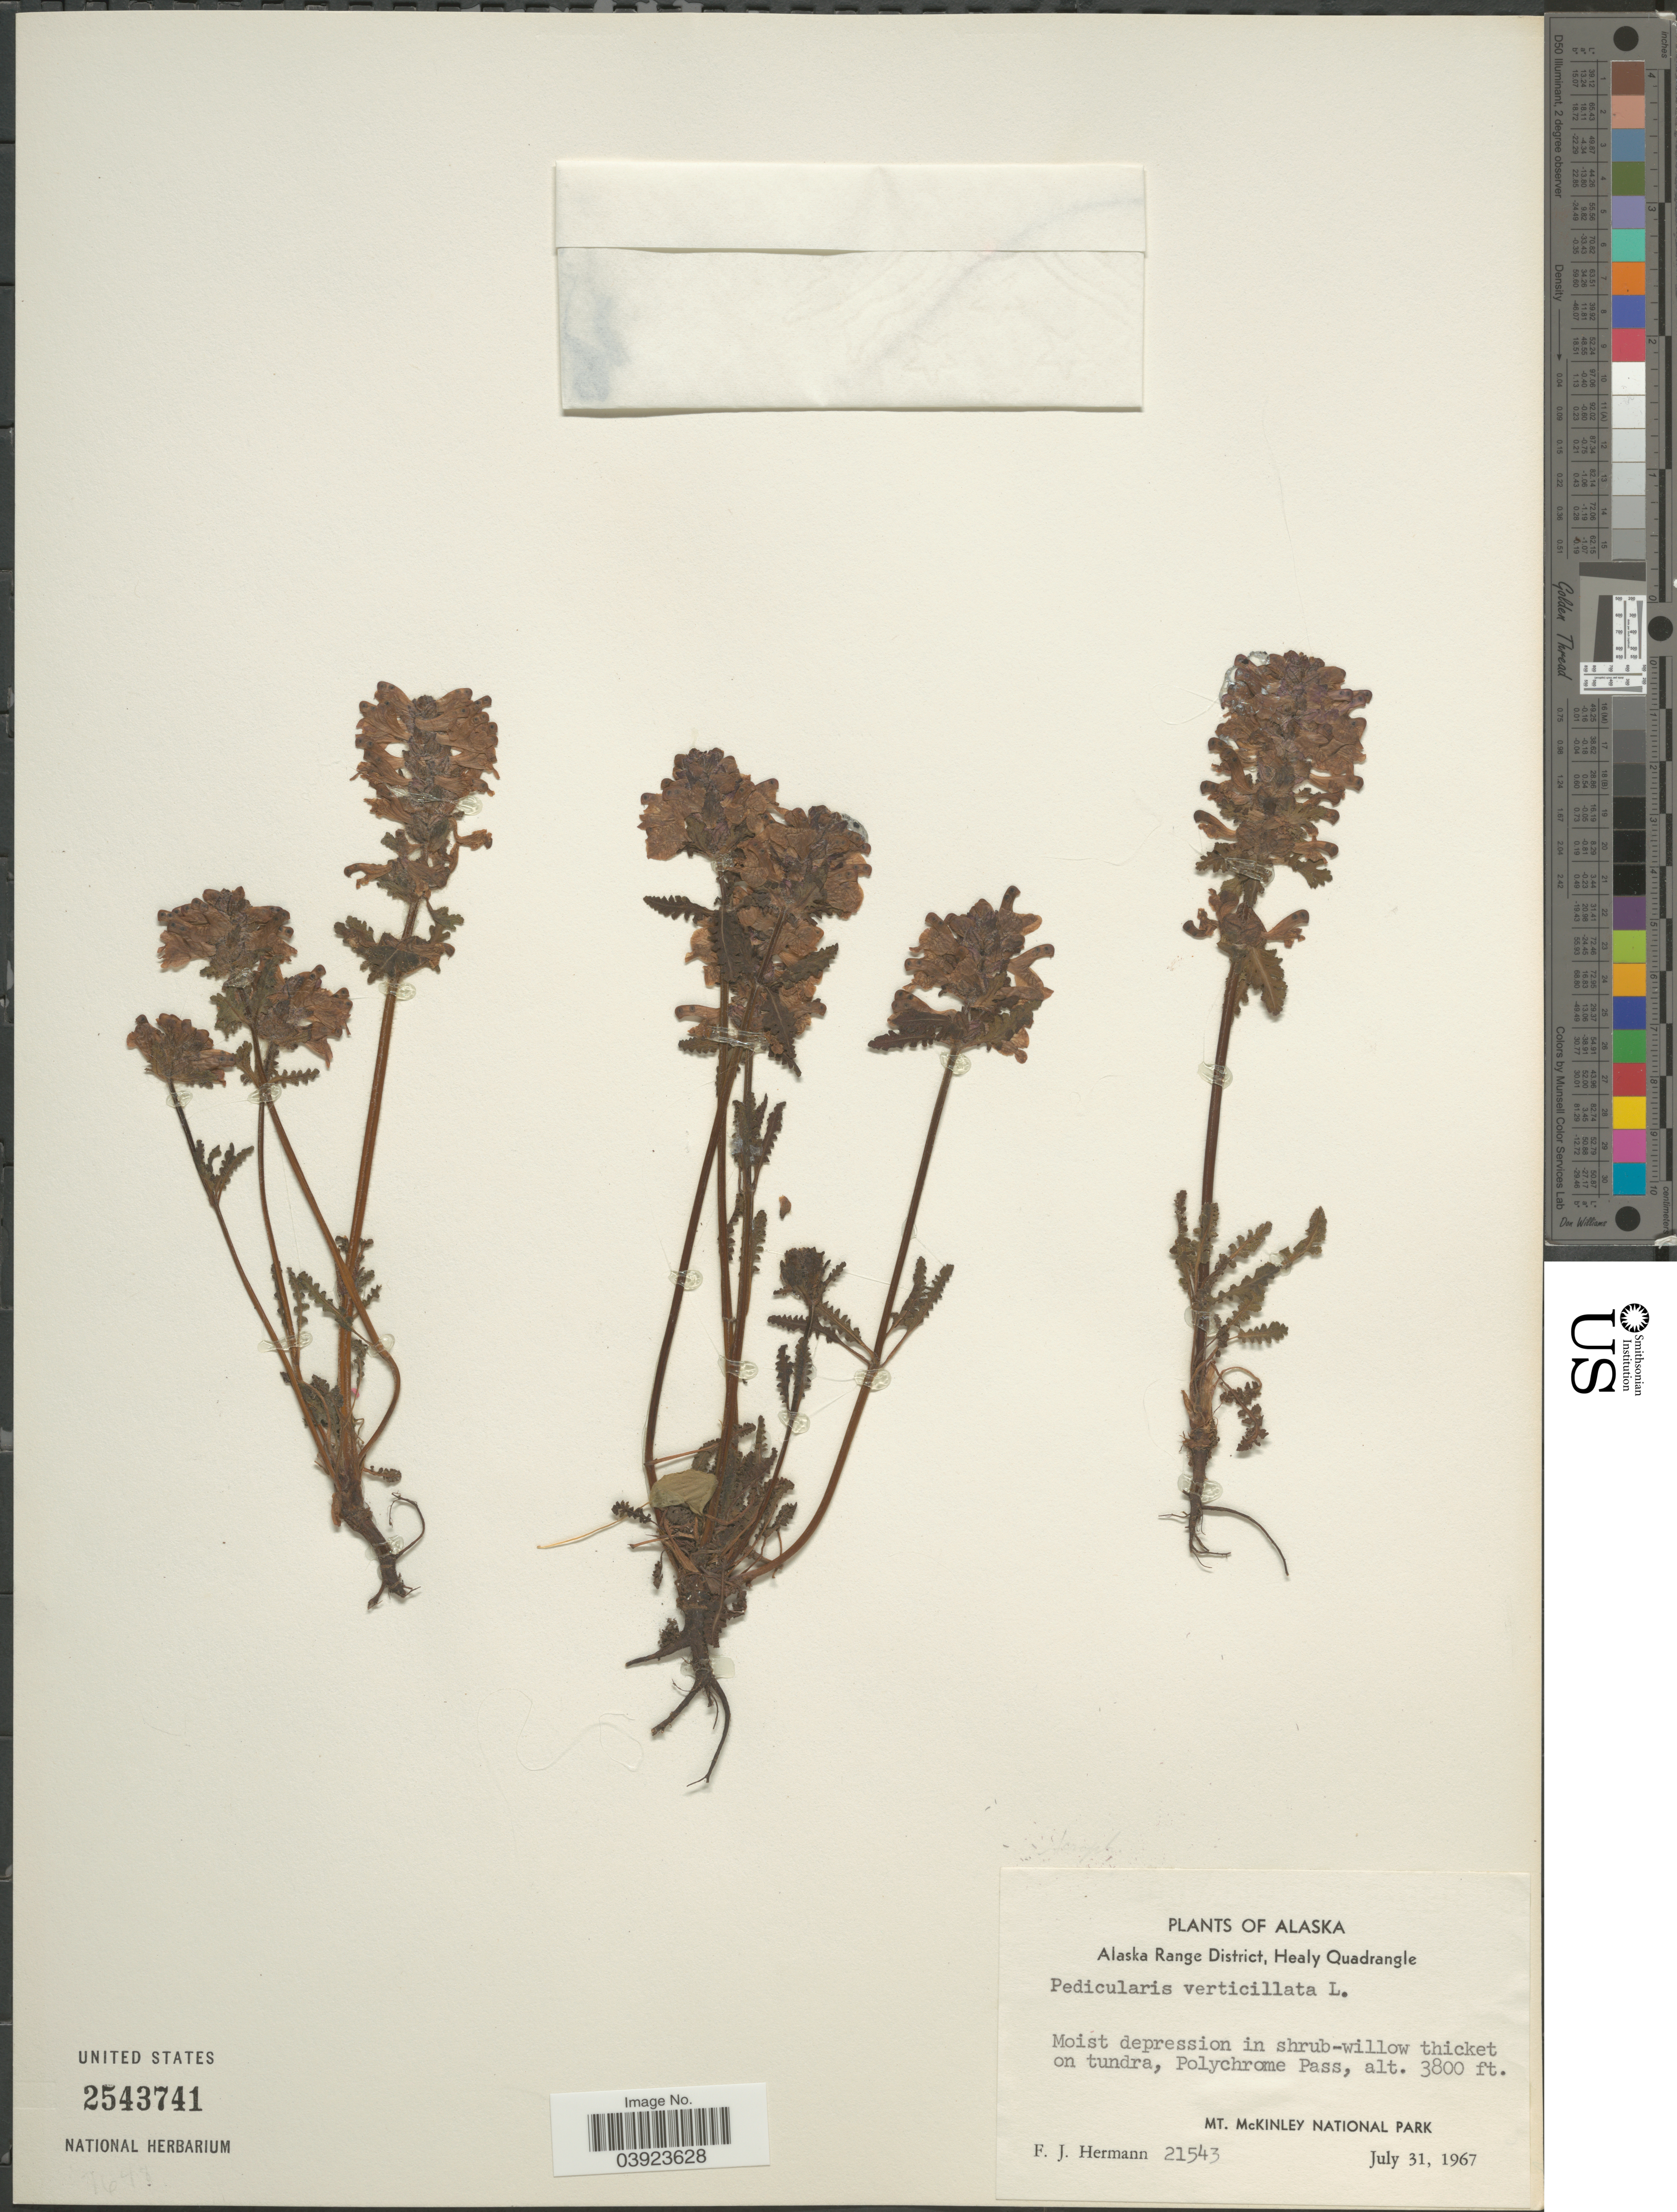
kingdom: Plantae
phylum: Tracheophyta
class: Magnoliopsida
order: Lamiales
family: Orobanchaceae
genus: Pedicularis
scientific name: Pedicularis verticillata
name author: L.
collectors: F. J. Hermann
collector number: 21543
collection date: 1967-07-31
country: United States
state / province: Alaska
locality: Alaska Range District, Healy Quadrangle. Moist depression in shrub-willow thicket on tundra, Polychrome Pass, Mt. McKinley National Park.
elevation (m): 1158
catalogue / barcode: US 2543741